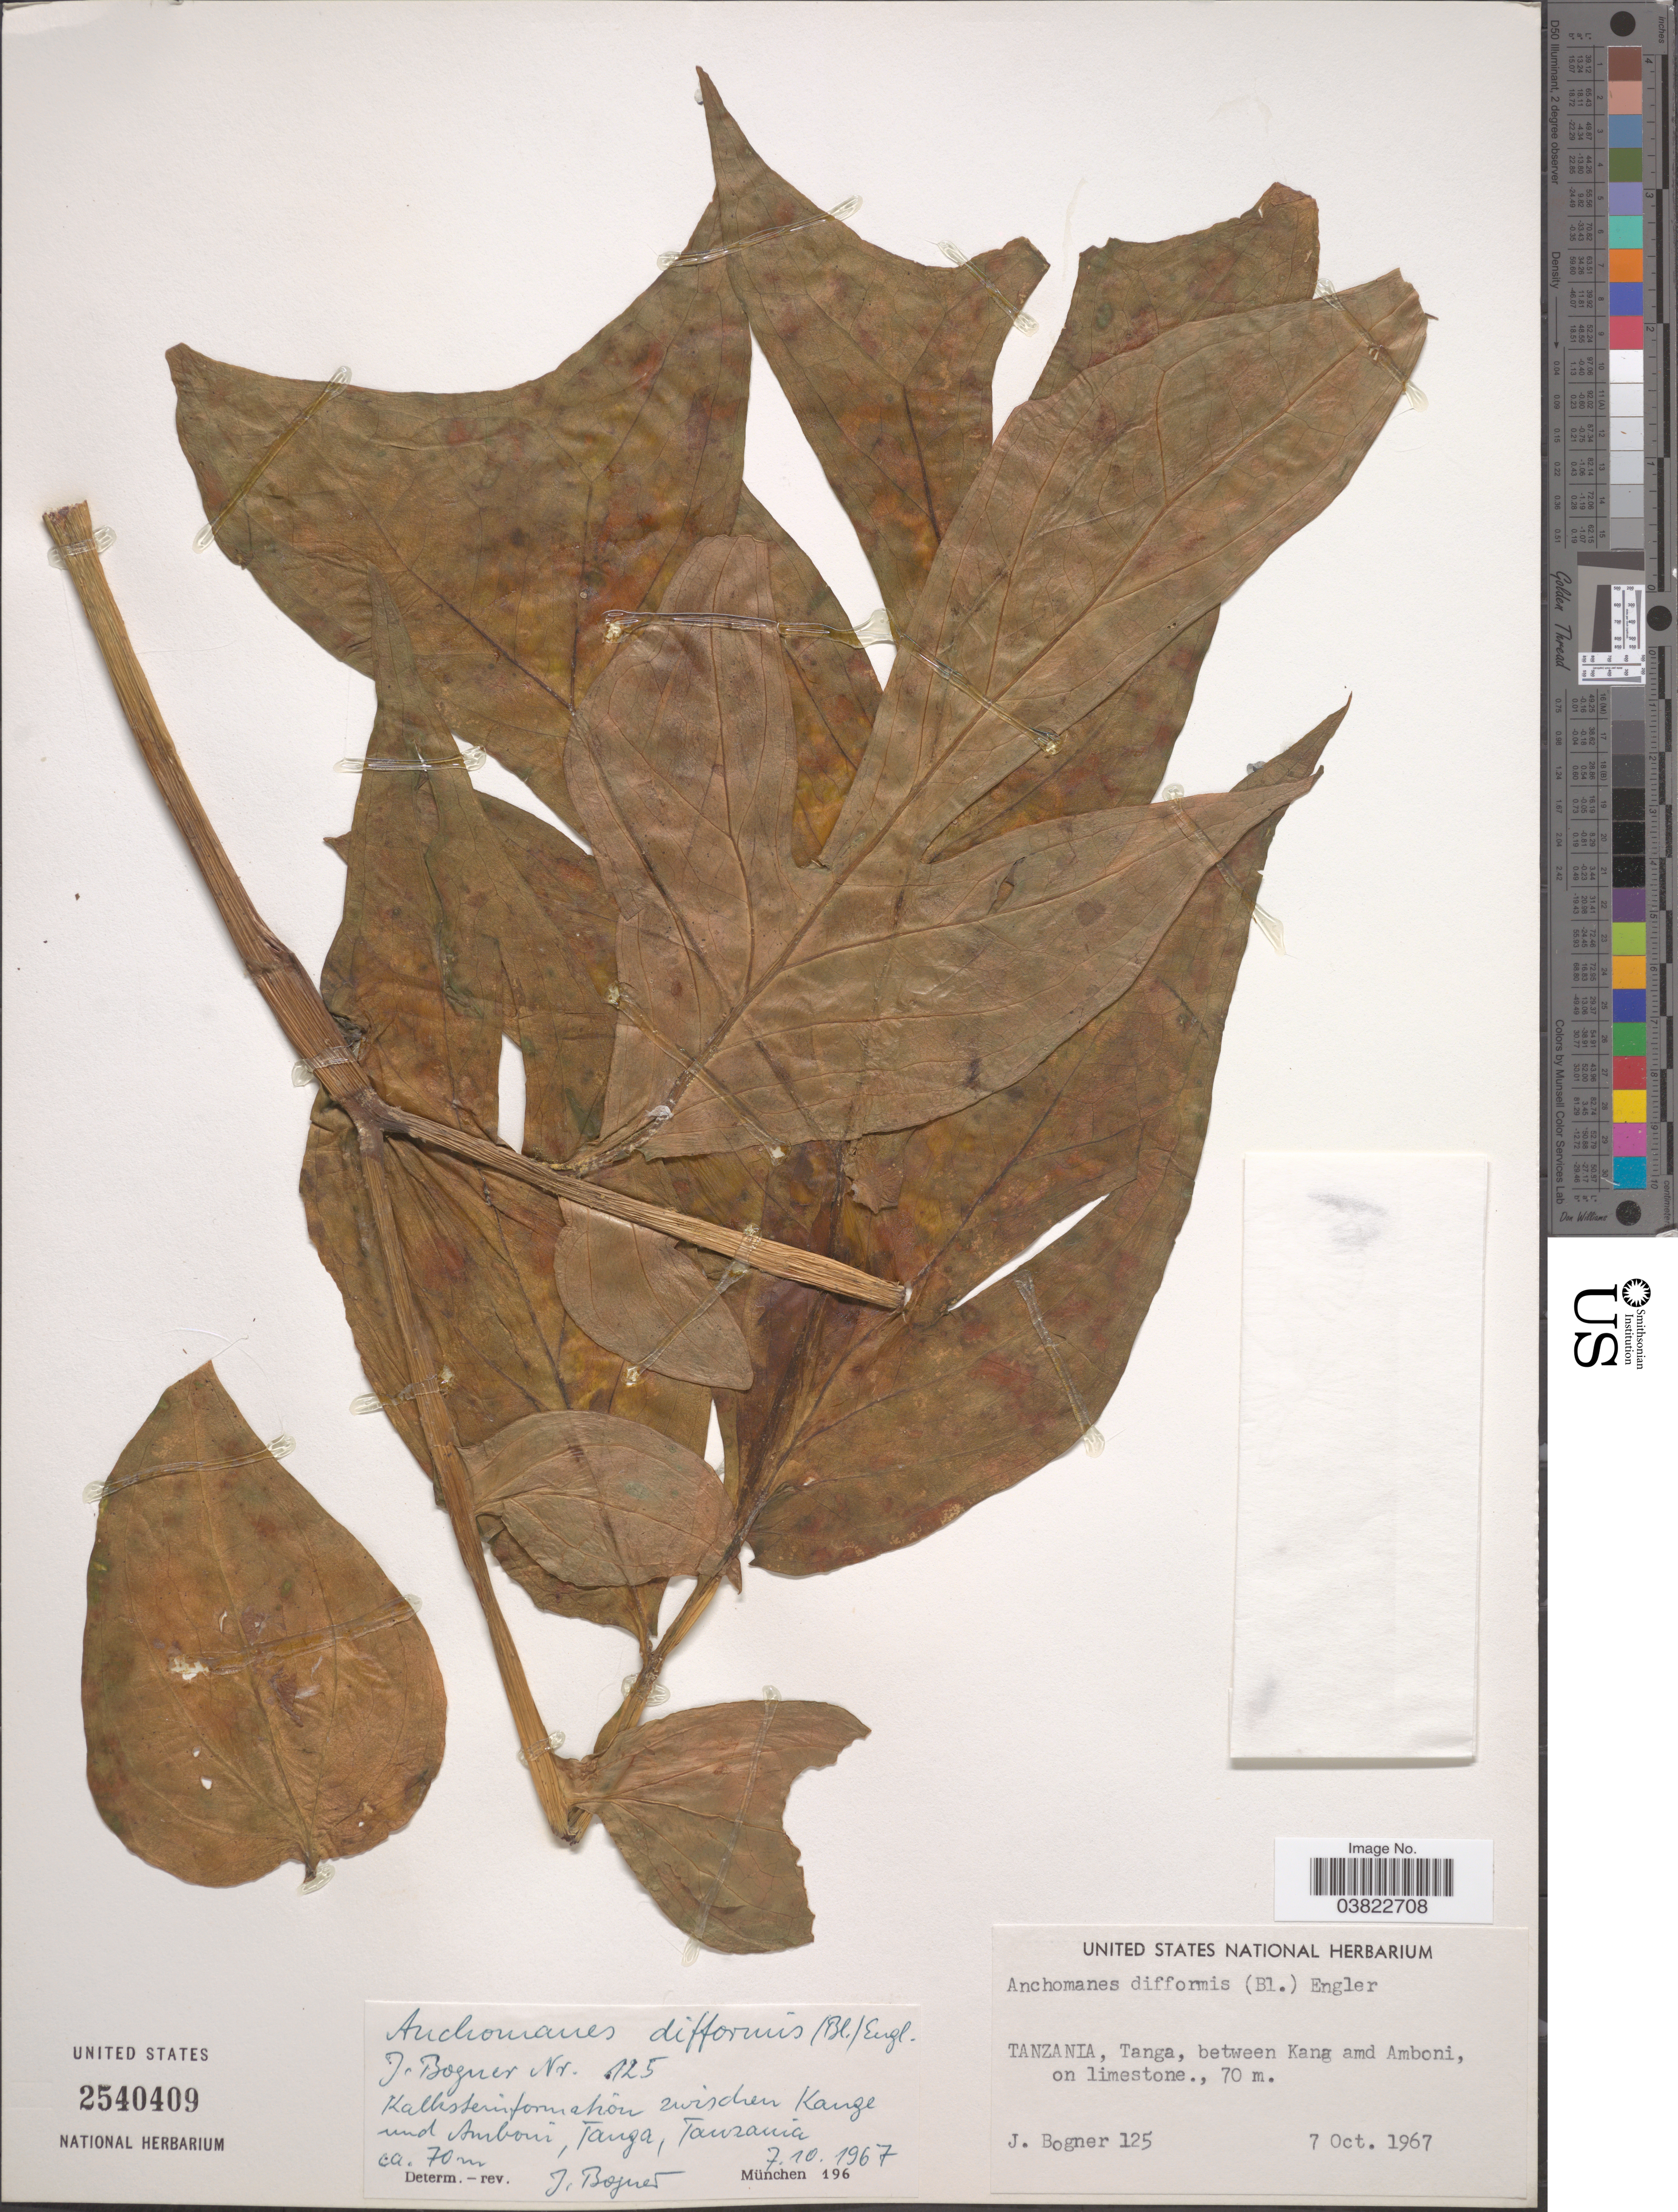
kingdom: Plantae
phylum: Tracheophyta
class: Liliopsida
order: Alismatales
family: Araceae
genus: Anchomanes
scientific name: Anchomanes difformis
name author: (Blume) Engl.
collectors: J. Bogner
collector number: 125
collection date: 1967-10-07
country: Tanzania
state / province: Tanga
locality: Between Kang and Amboni.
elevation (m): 70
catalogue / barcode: US 2540409